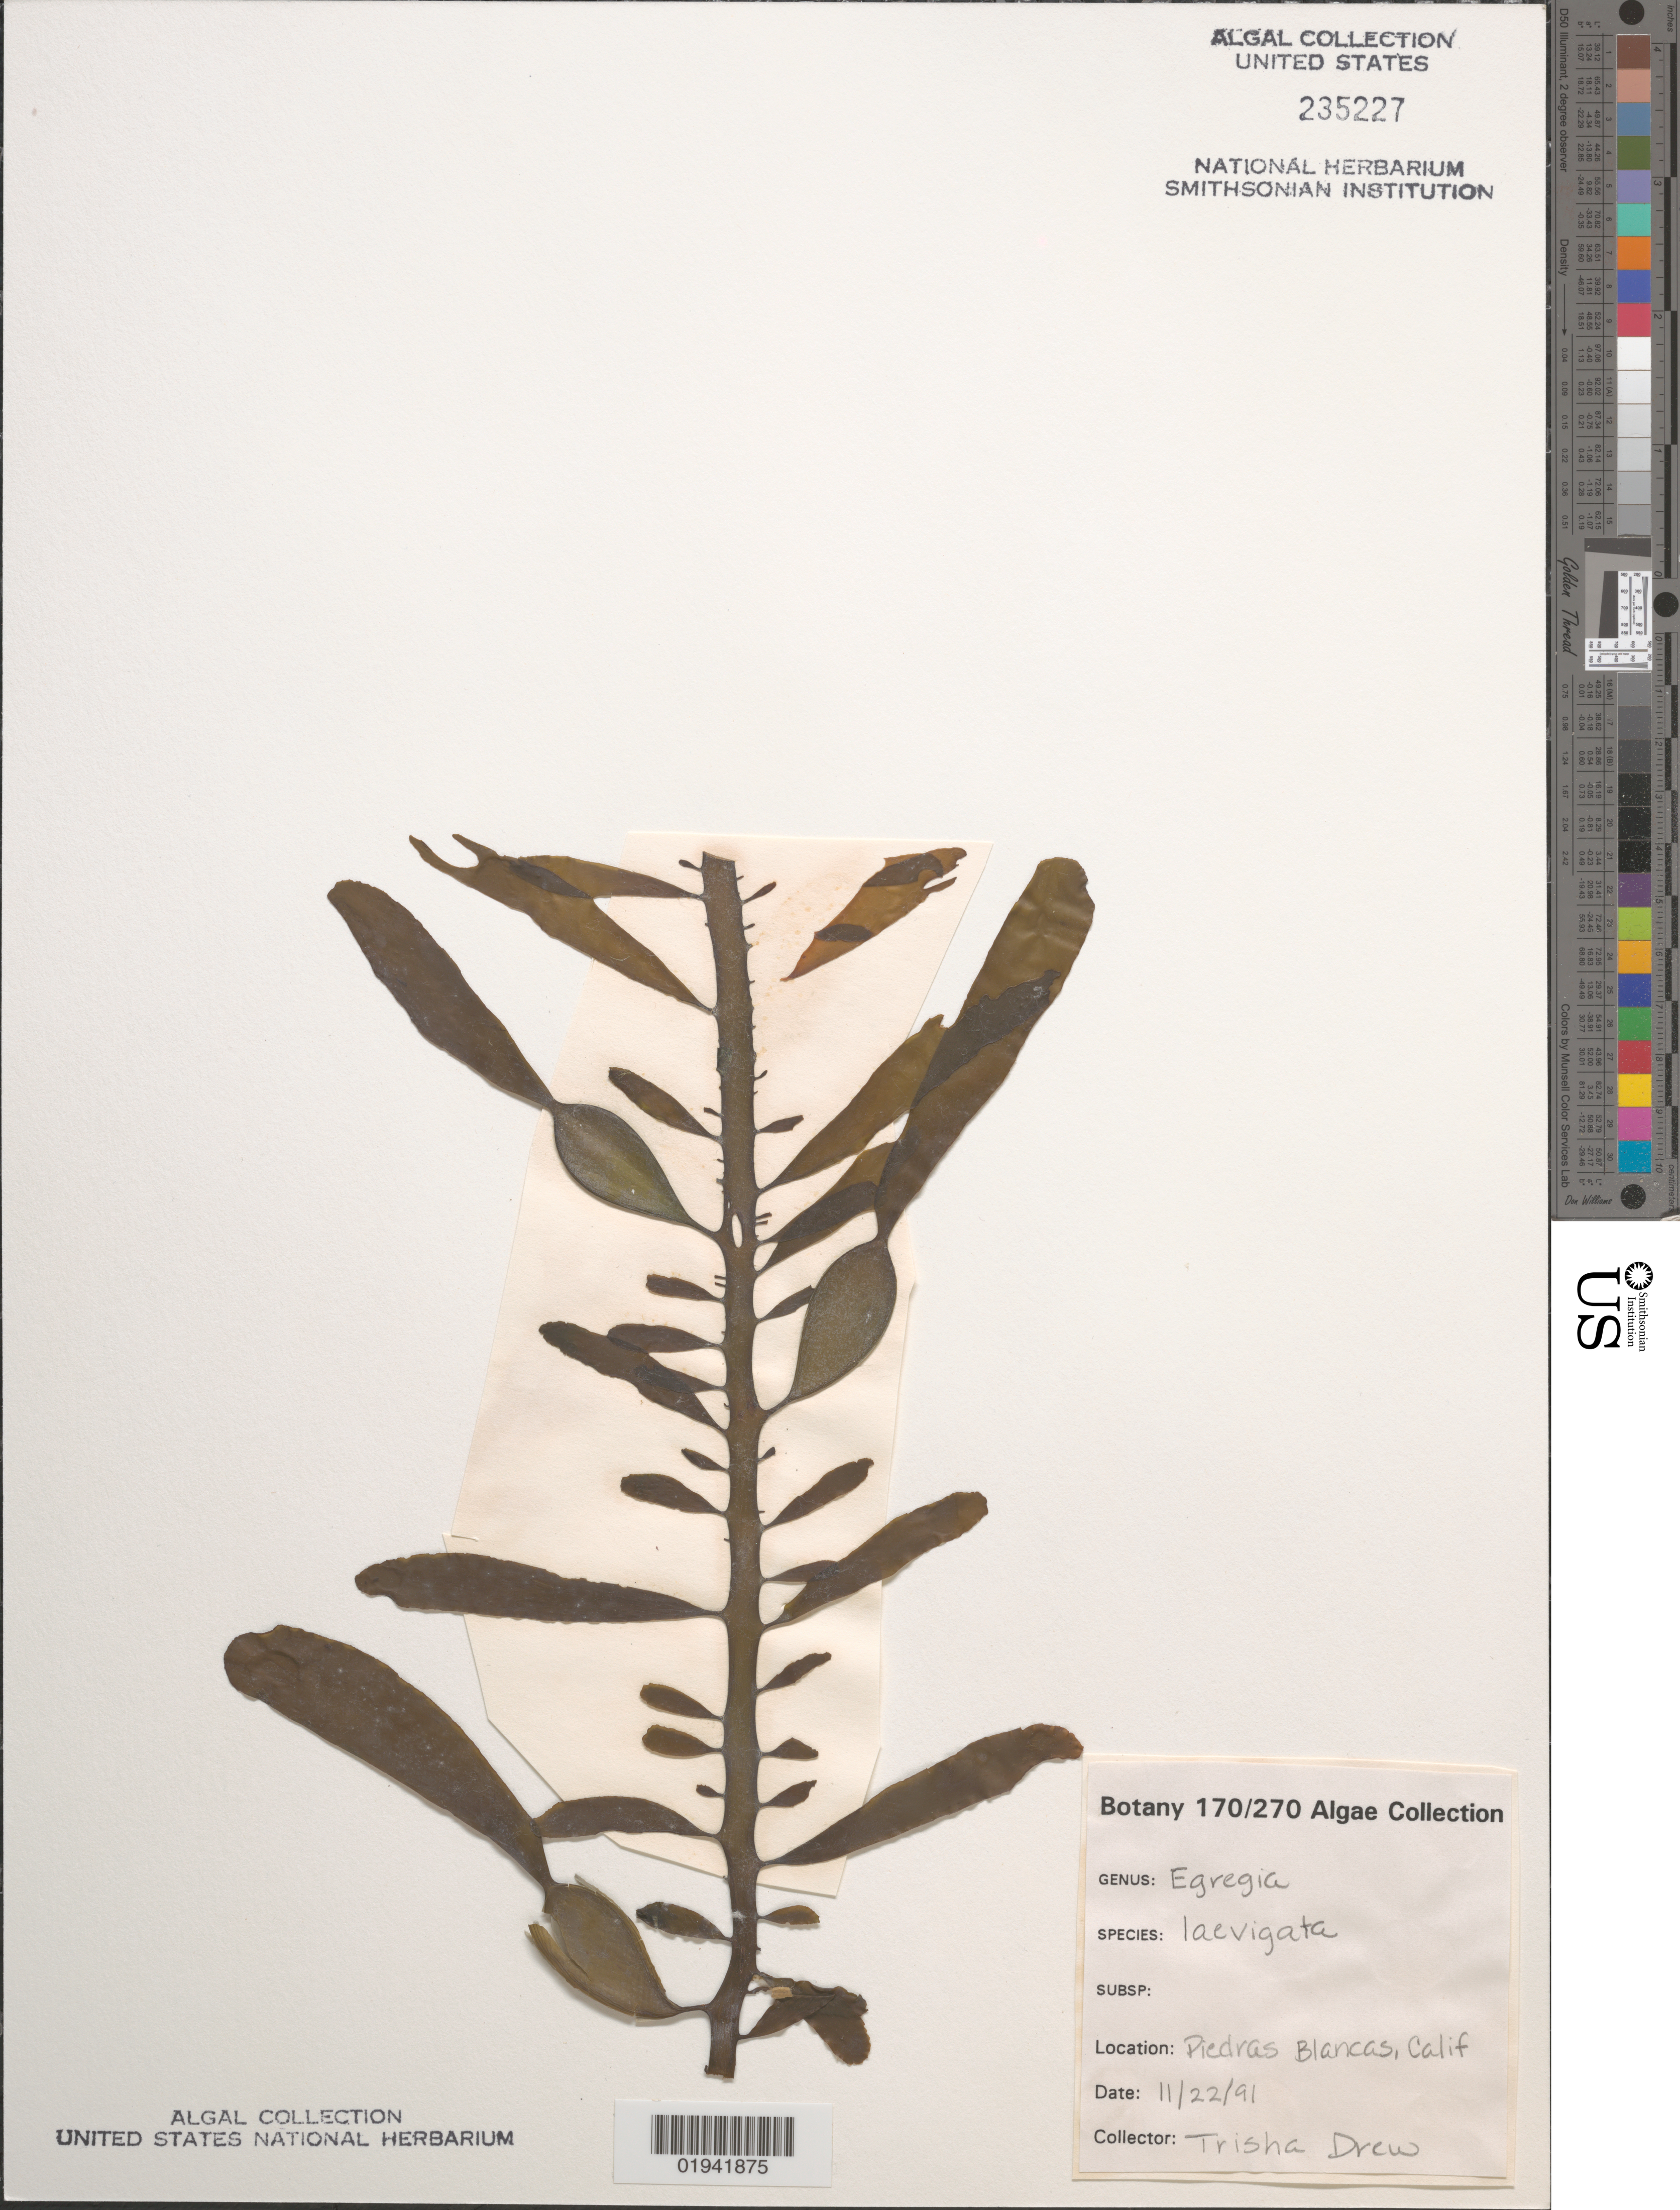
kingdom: Chromista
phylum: Ochrophyta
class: Phaeophyceae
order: Laminariales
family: Lessoniaceae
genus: Egregia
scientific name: Egregia menziesii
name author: (Turner) Aresch.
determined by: Algae name updating Project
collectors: T. Drew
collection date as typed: Transcribed d/m/y: 22/11/91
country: United States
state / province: California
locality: Piedras Blancas.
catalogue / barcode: US 235227